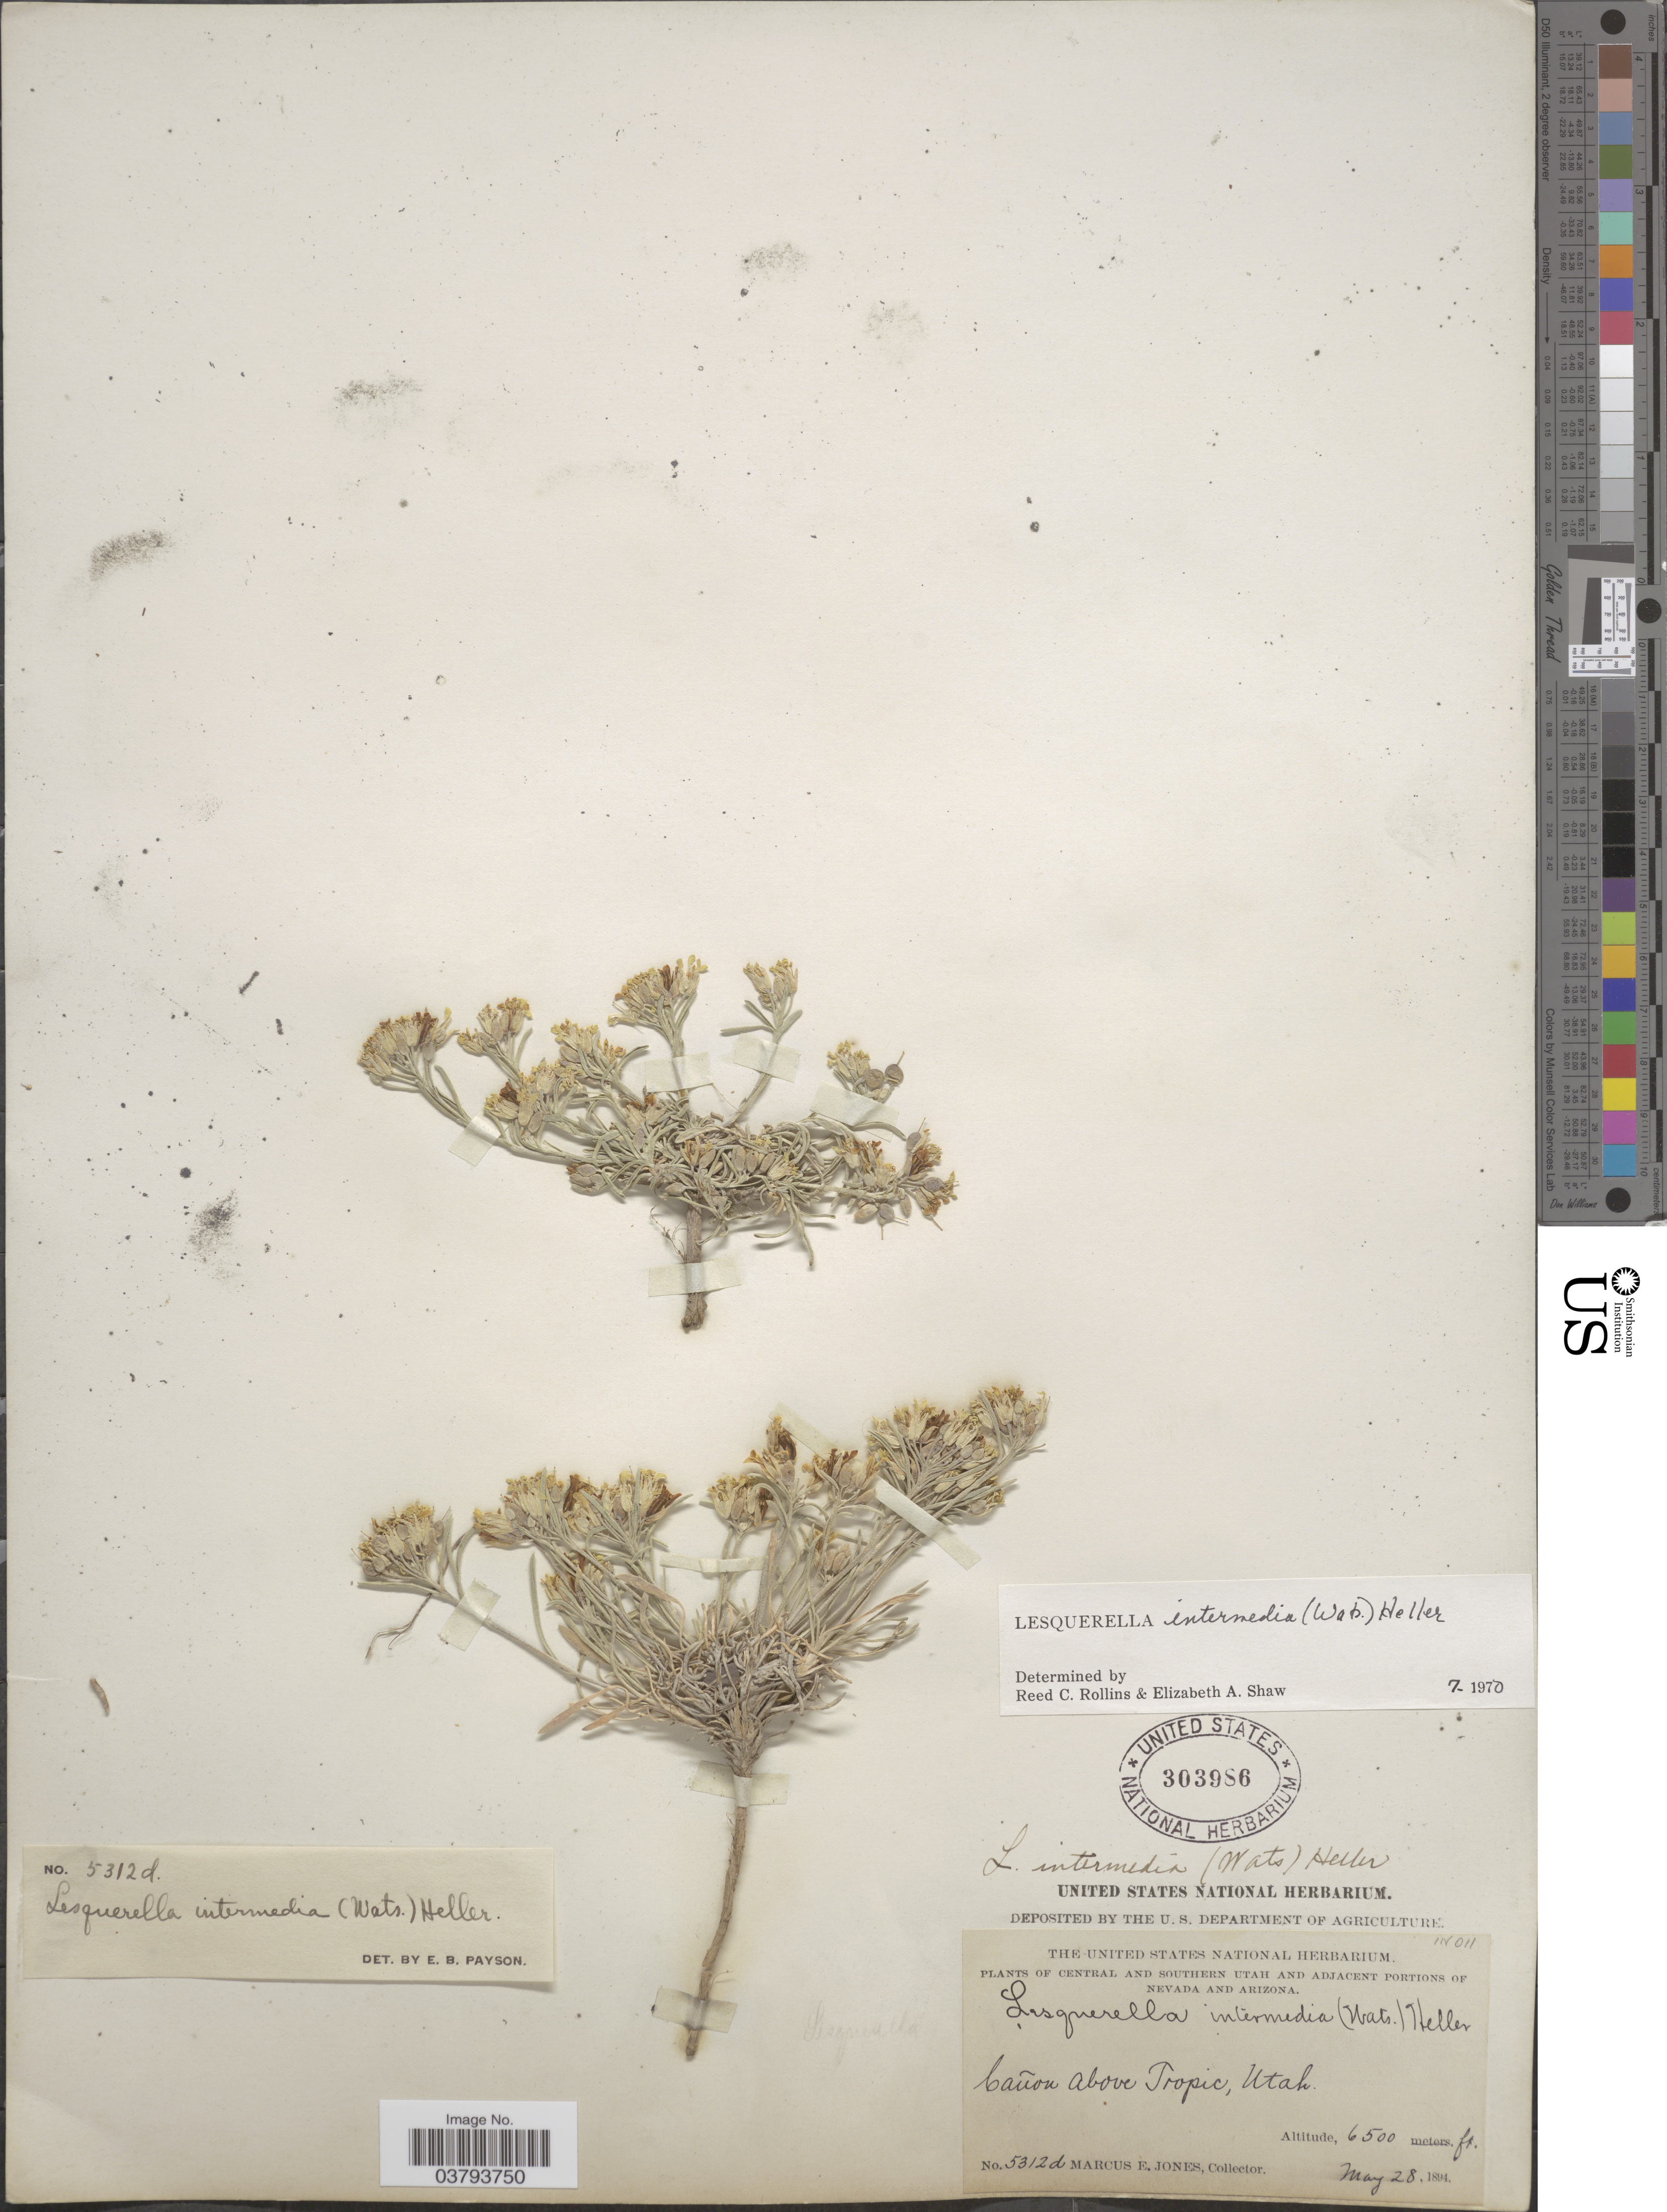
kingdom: Plantae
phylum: Tracheophyta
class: Magnoliopsida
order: Brassicales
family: Brassicaceae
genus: Lesquerella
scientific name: Lesquerella intermedia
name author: (S. Watson) A. Heller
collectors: M. E. Jones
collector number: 5312d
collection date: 1894-05-28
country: United States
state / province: Utah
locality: Central and Southern Utah. Cañon above Tropic.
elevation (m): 1981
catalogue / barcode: US 303986